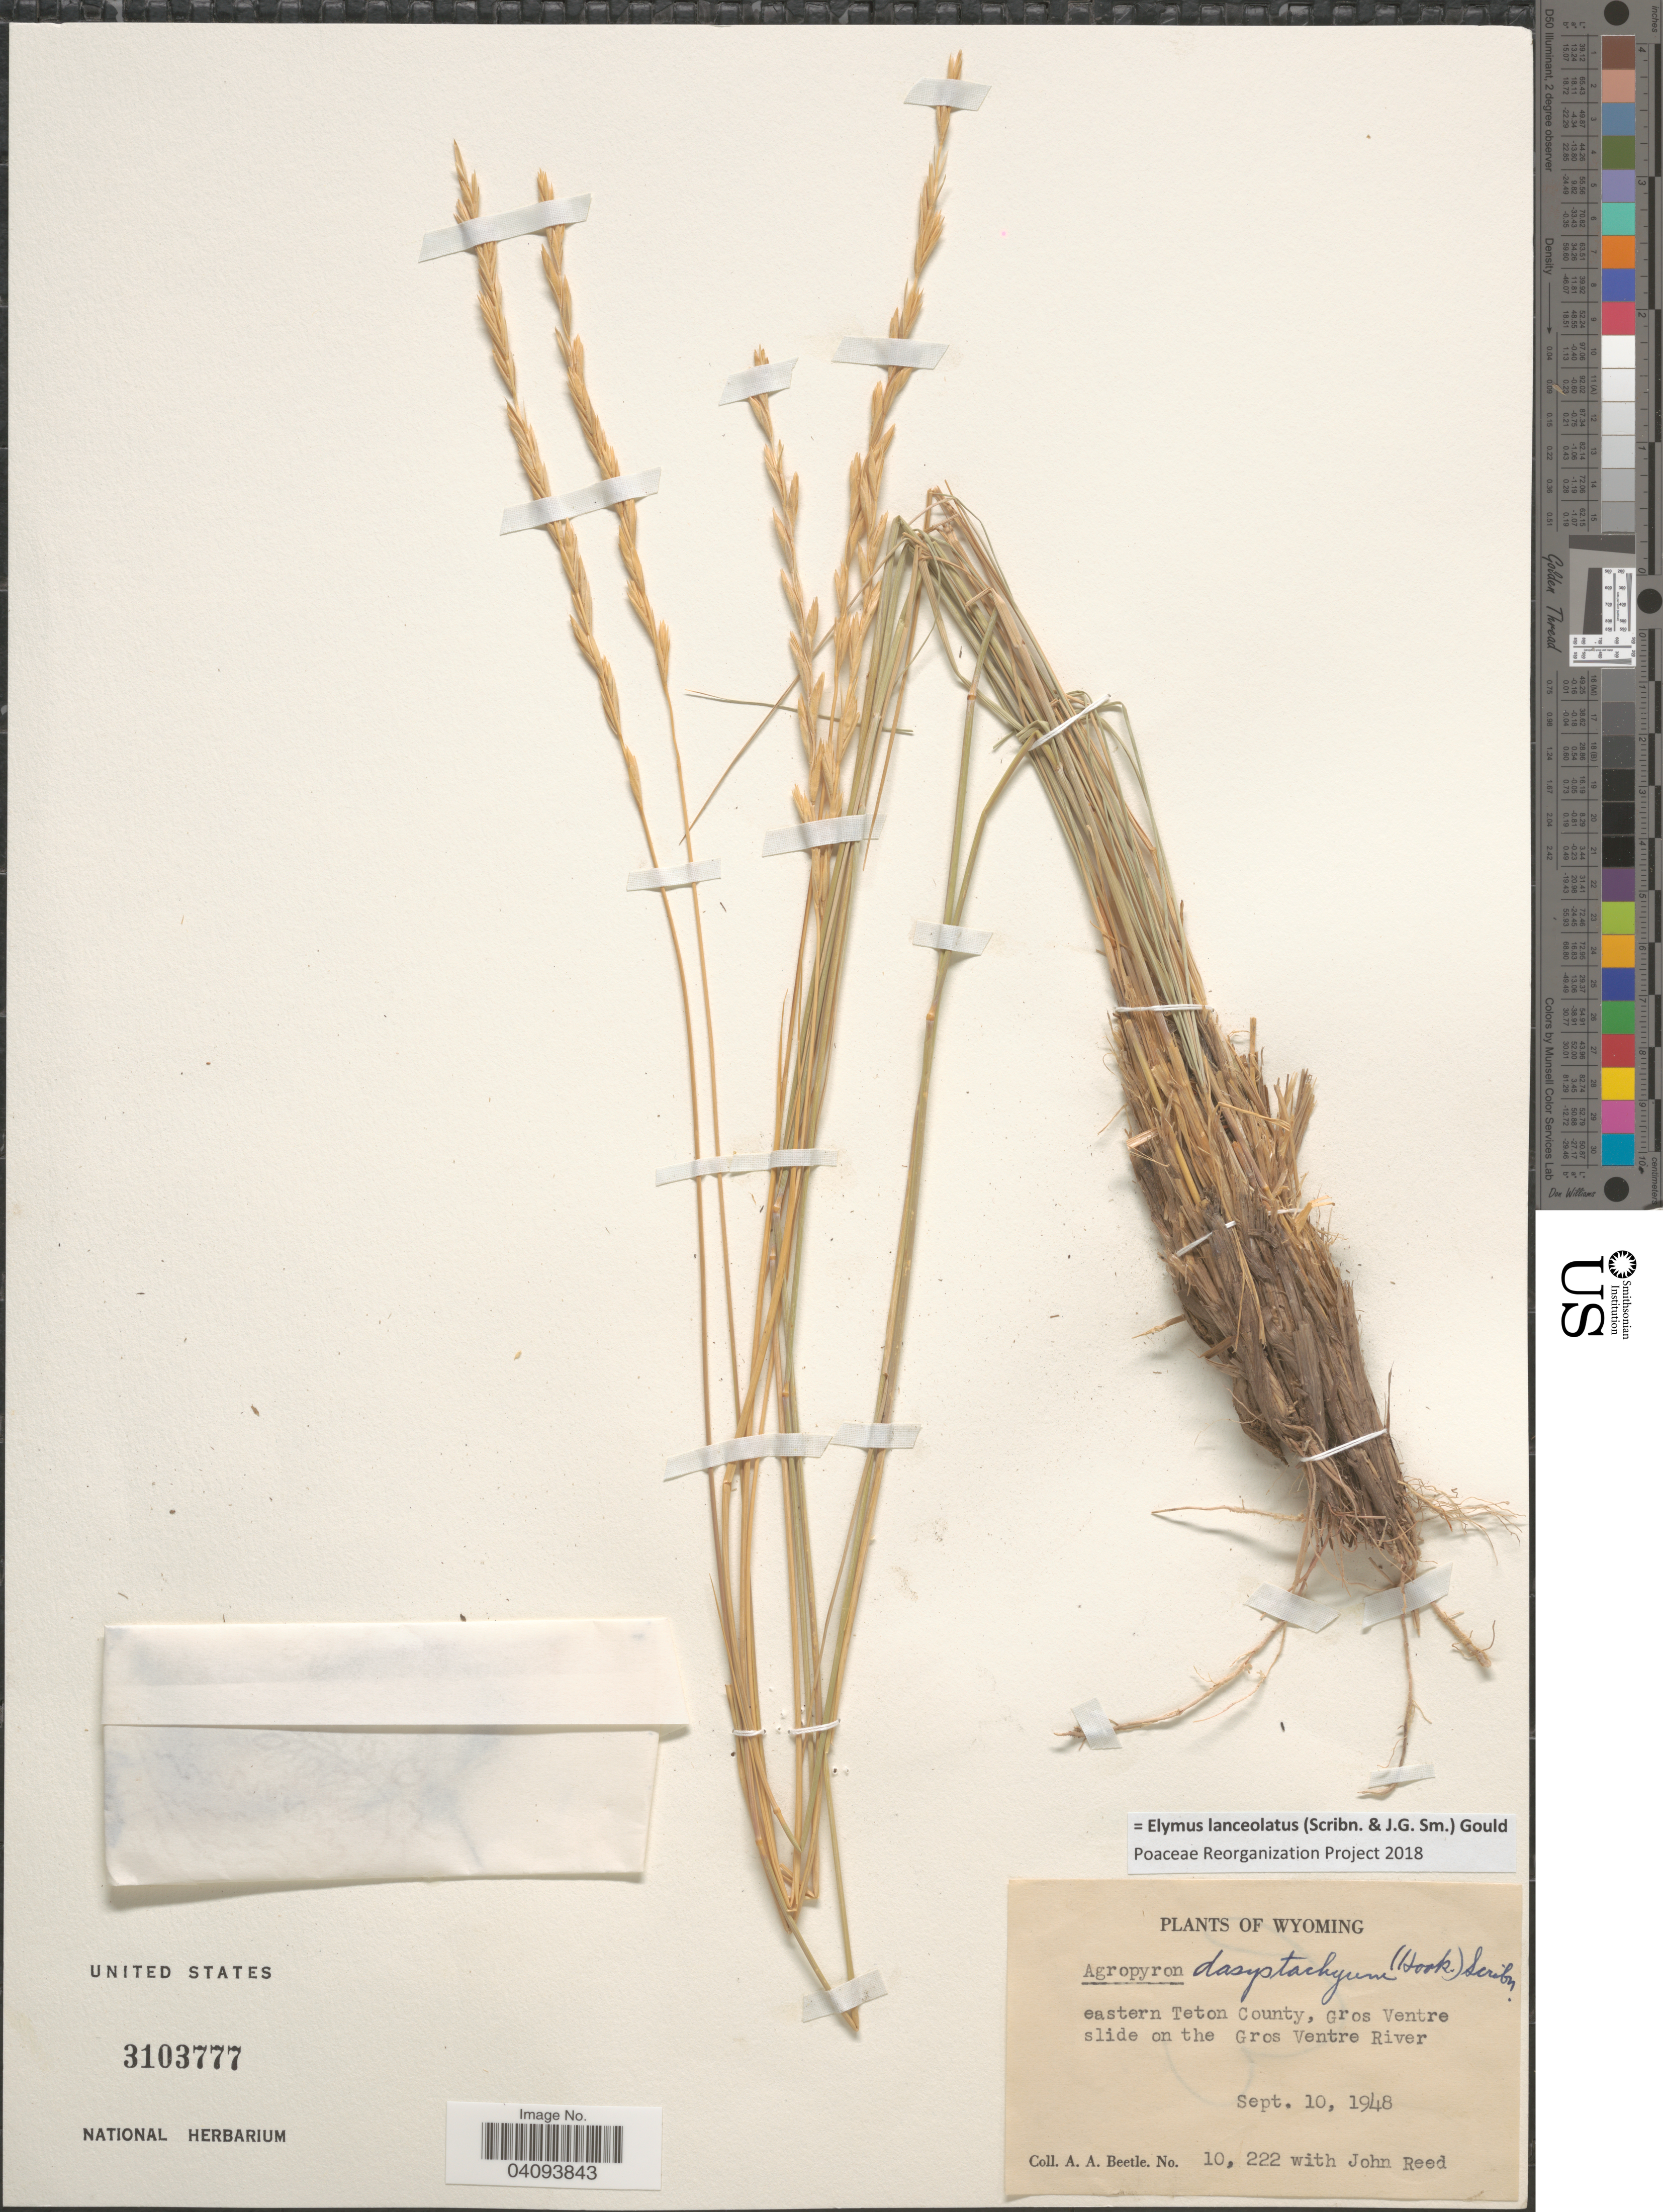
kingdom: Plantae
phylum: Tracheophyta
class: Liliopsida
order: Poales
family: Poaceae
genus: Elymus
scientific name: Elymus lanceolatus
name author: (Scribn. & J.G. Sm.) Gould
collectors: A. A. Beetle & J. Reed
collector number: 10222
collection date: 1948-09-10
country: United States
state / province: Wyoming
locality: Eastern Teton County, Gros Ventre slide on the Gros Ventre River.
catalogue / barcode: US 3103777